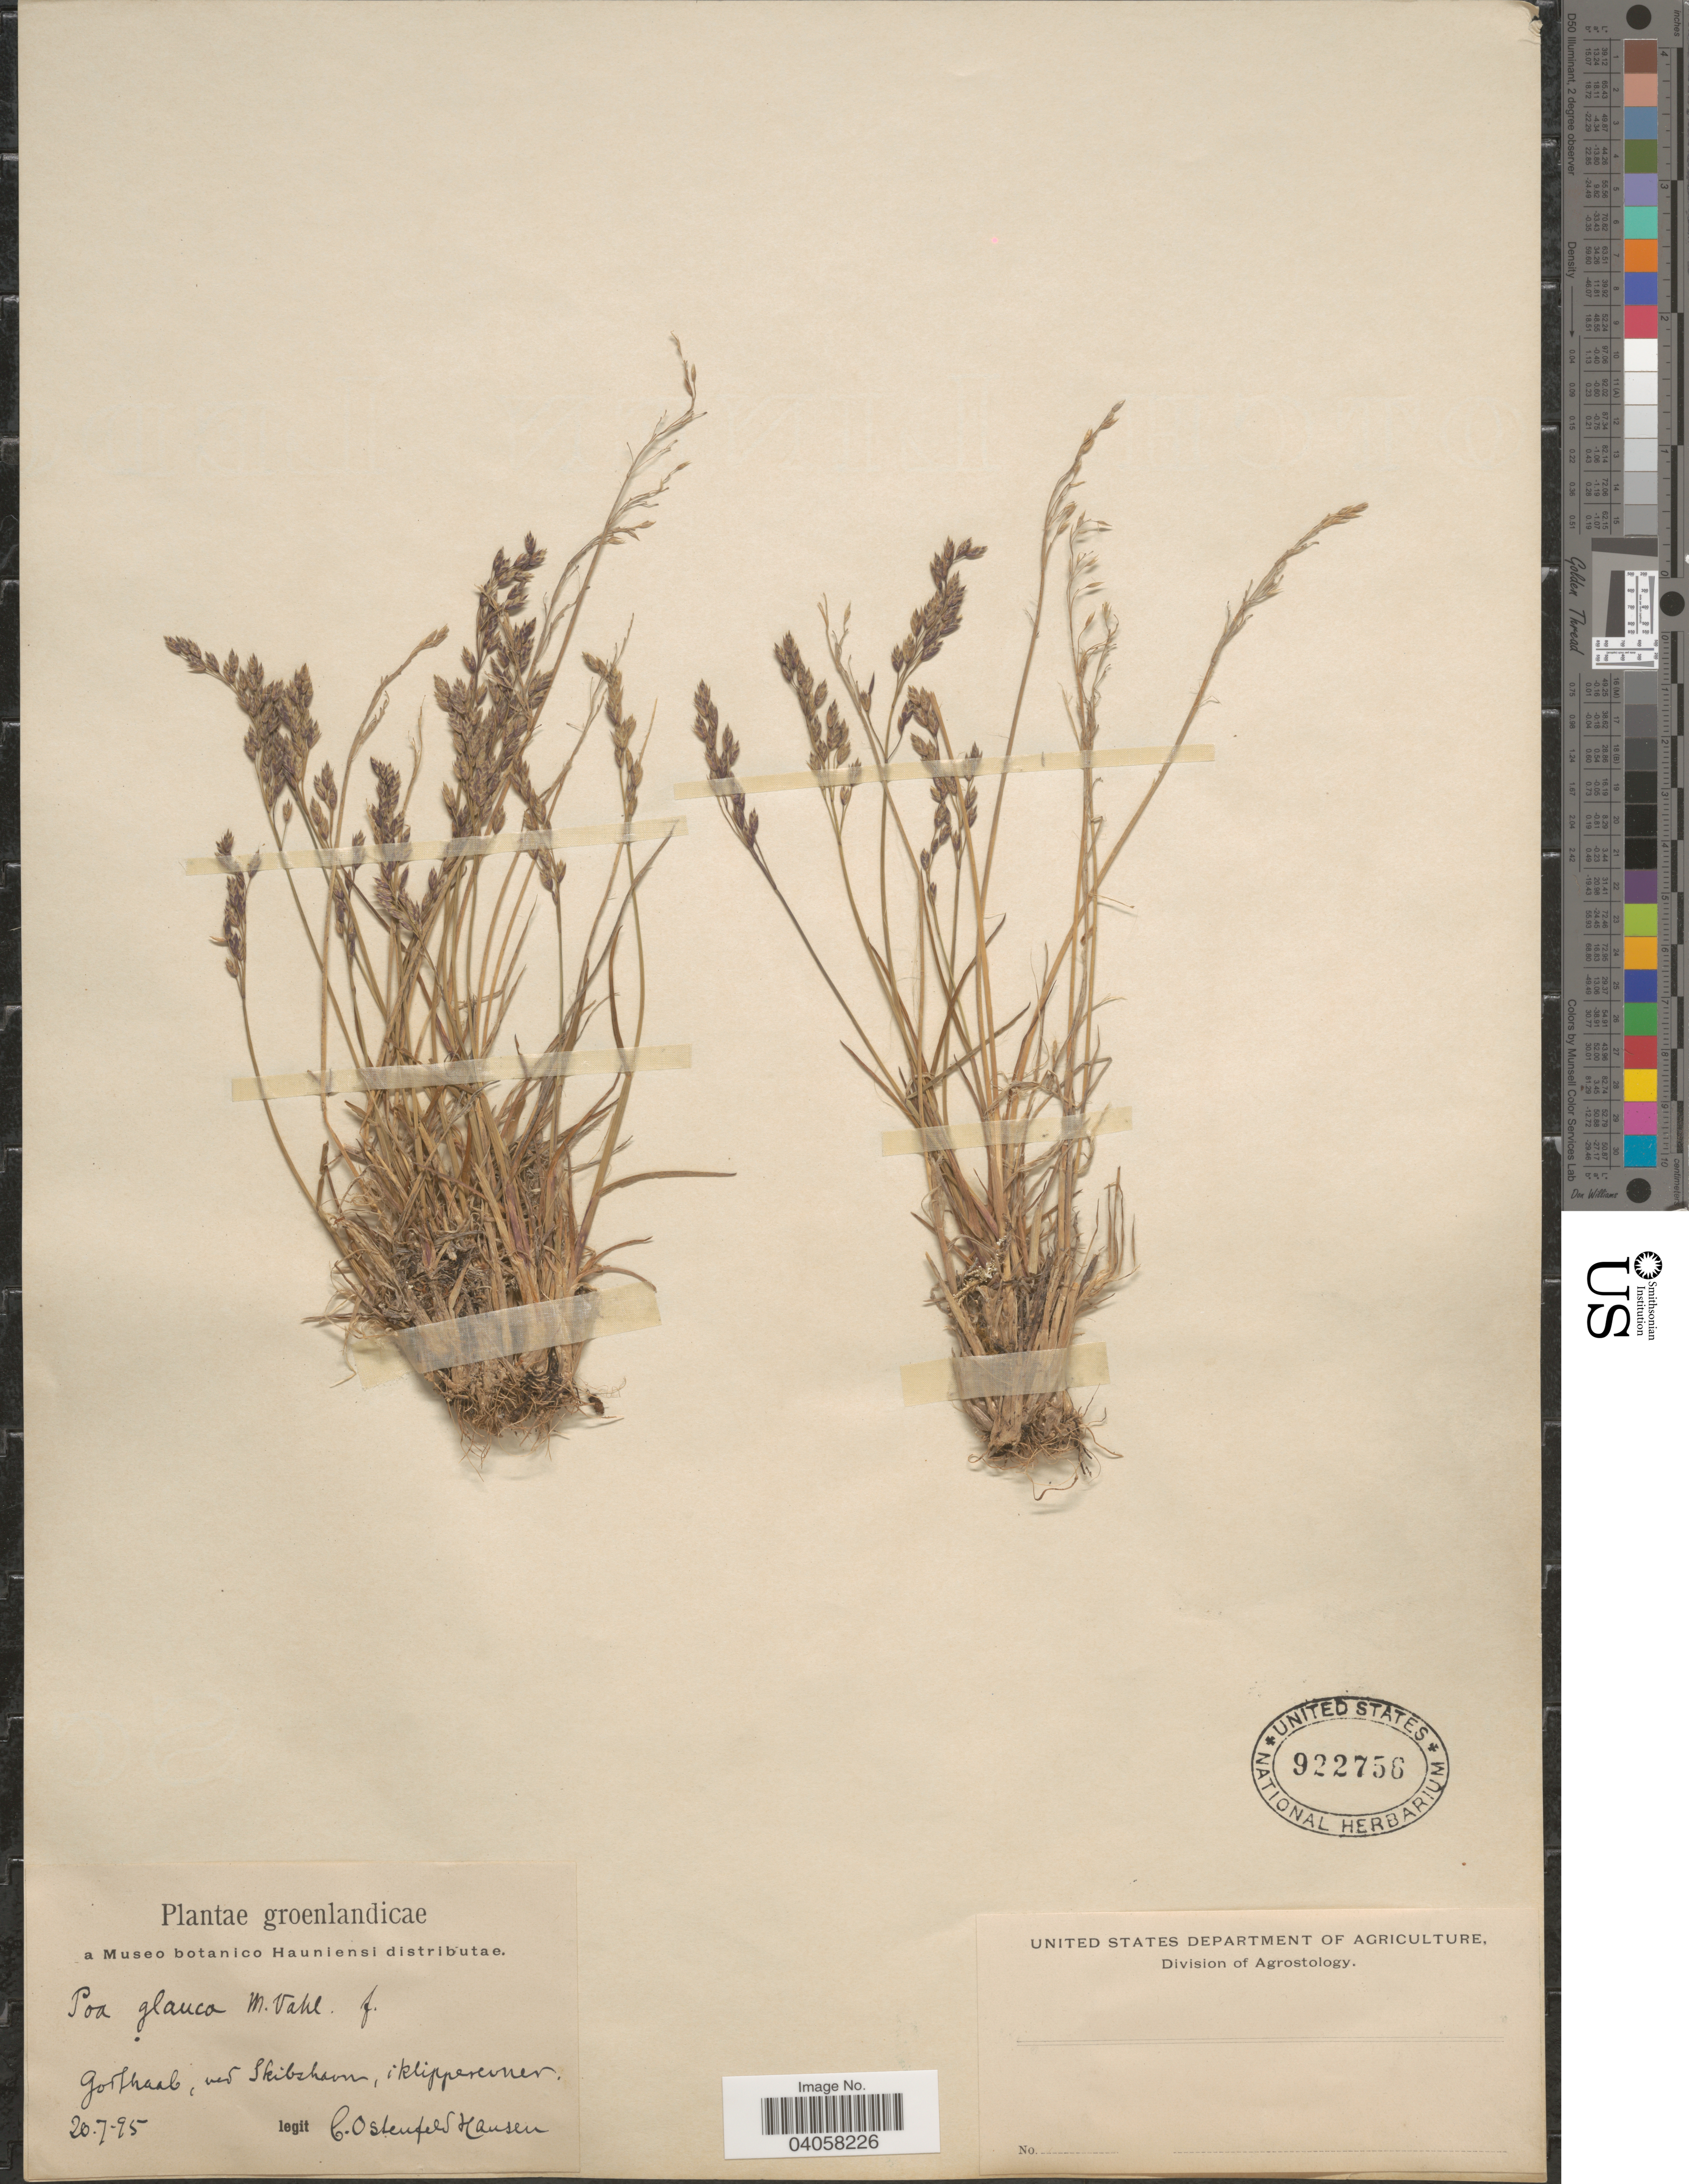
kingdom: Plantae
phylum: Tracheophyta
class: Liliopsida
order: Poales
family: Poaceae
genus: Poa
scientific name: Poa glauca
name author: Vahl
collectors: C. Hausen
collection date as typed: Transcribed d/m/y: 20/7/95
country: Greenland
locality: Groenlandicae. Godthaab med Skibshavn, i klipperevner.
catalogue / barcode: US 922756